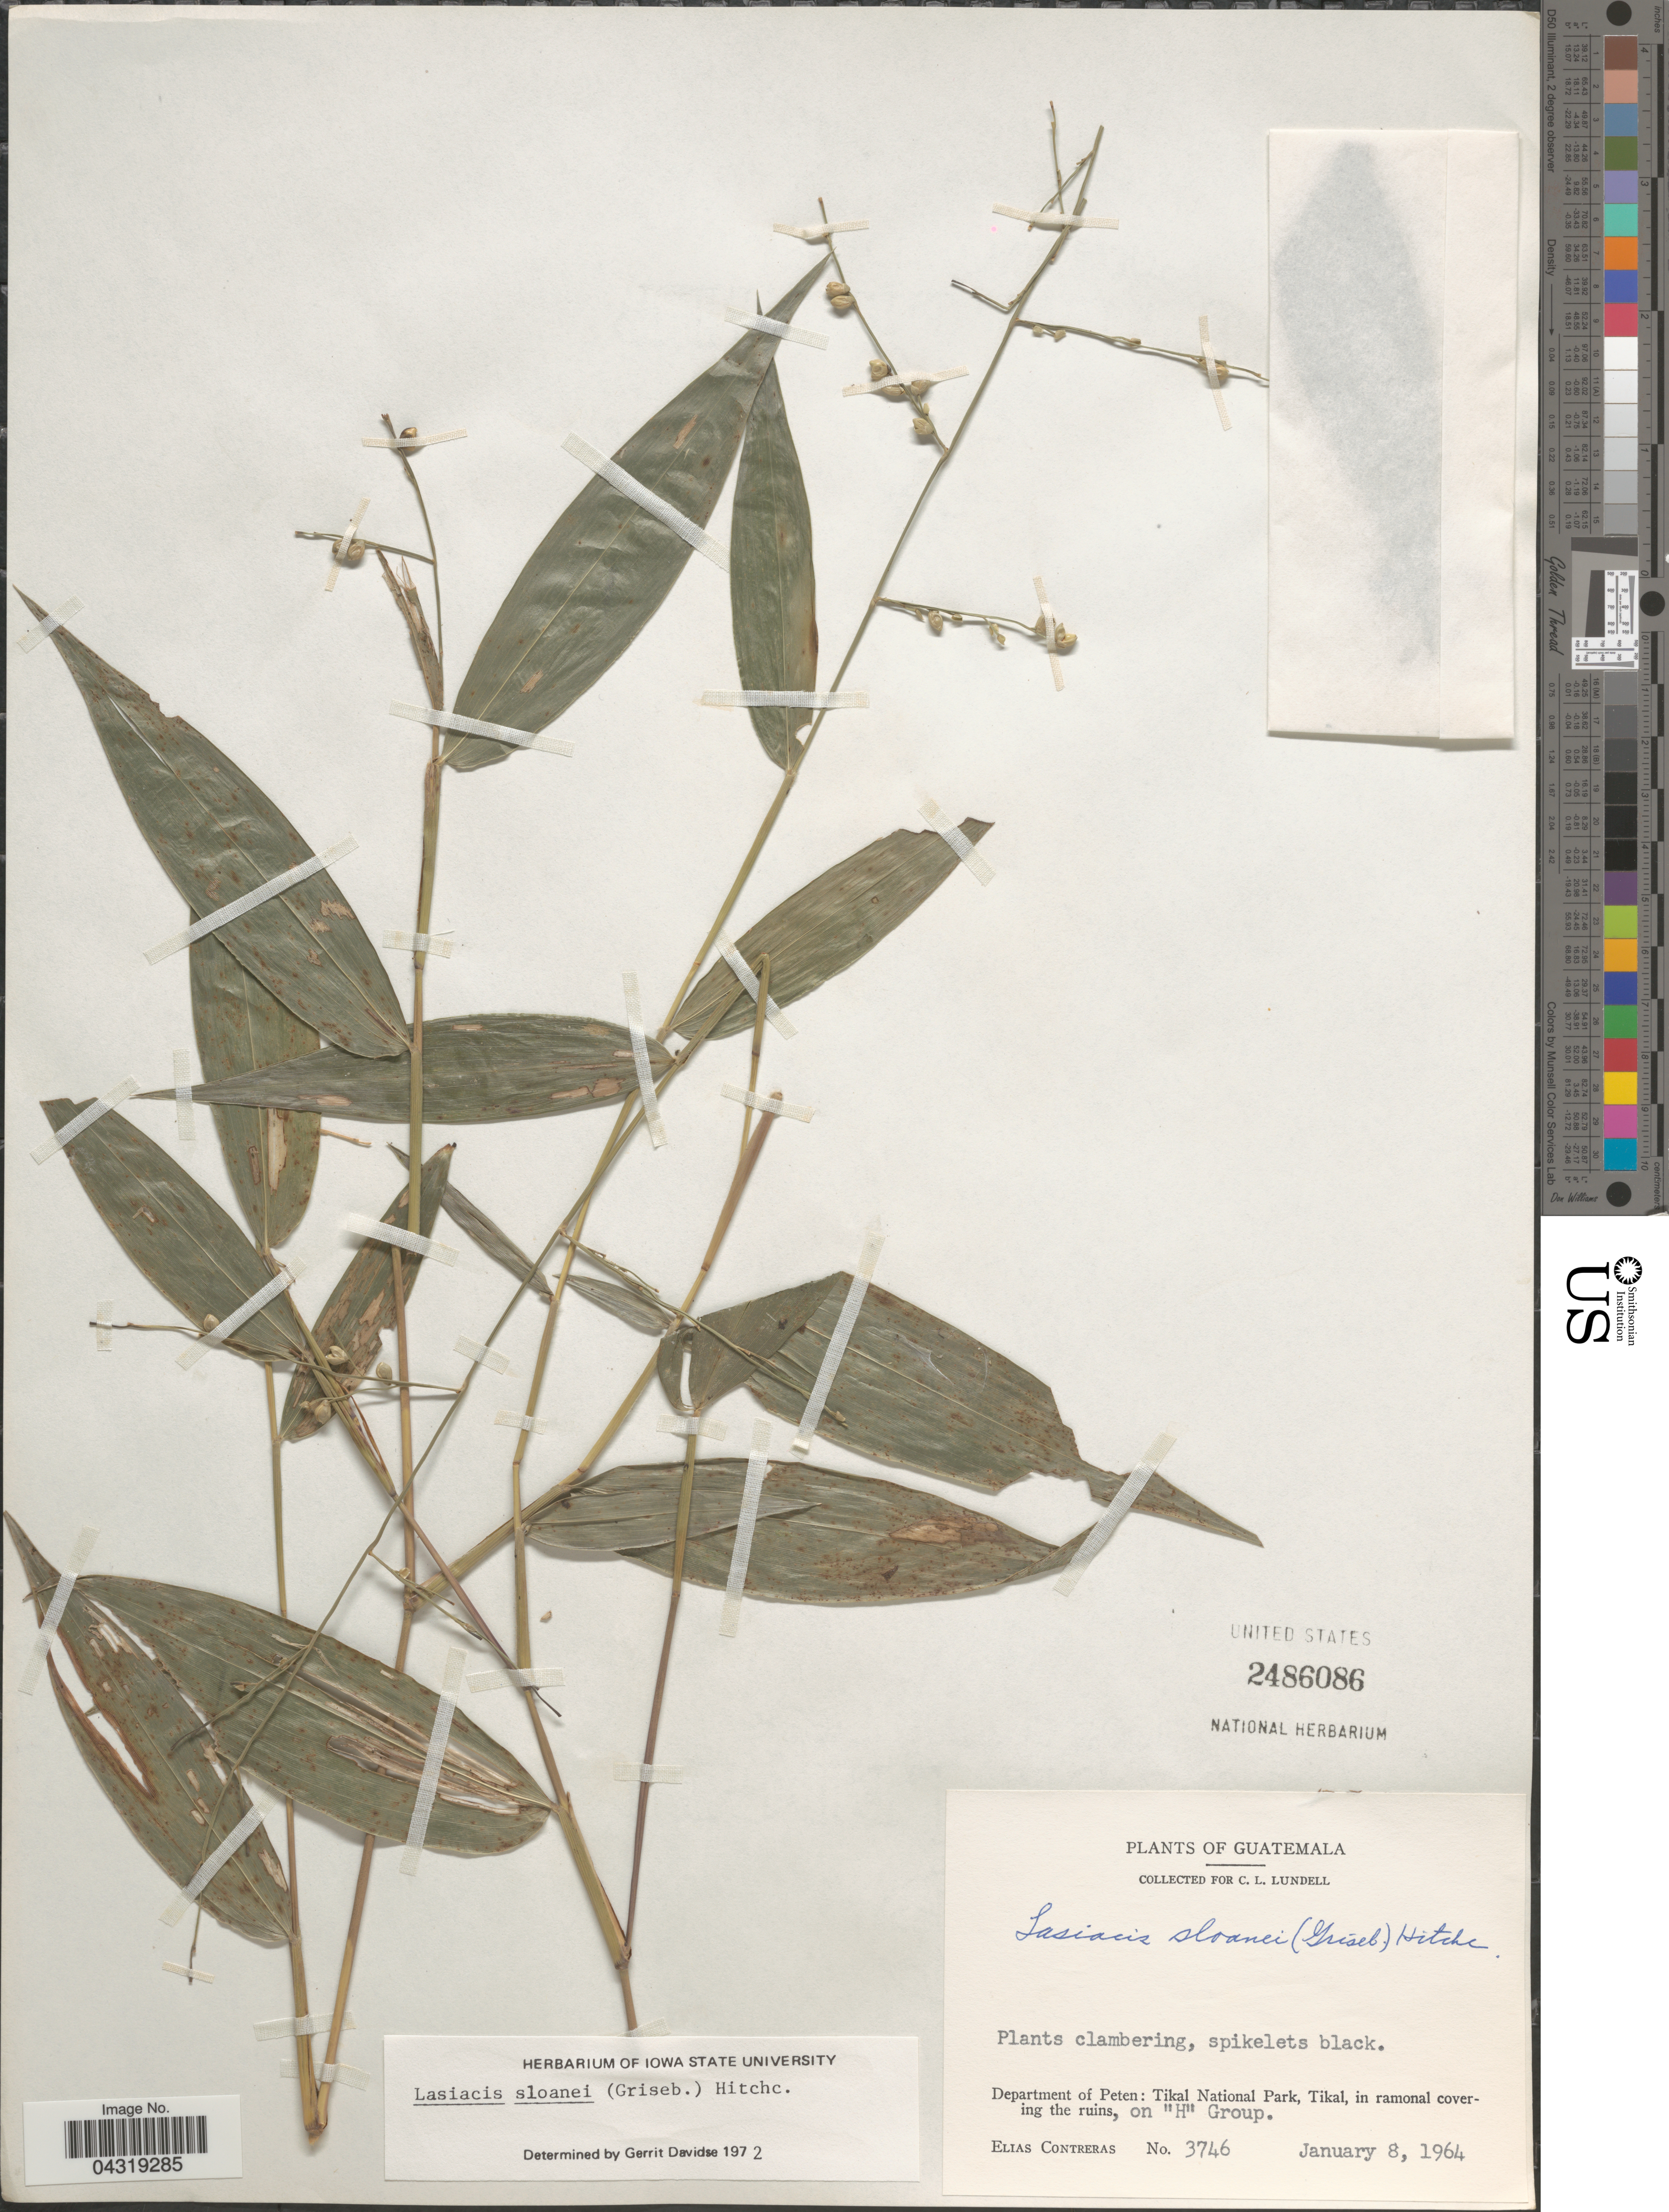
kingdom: Plantae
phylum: Tracheophyta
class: Liliopsida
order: Poales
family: Poaceae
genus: Lasiacis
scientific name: Lasiacis sloanei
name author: (Griseb.) Hitchc.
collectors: E. Contreras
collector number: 3746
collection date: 1964-01-08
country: Guatemala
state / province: El Peten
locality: Department of Peten: Tikal National Park, Tikal, in ramonal covering the ruins, on "H" Group.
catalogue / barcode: US 2486086